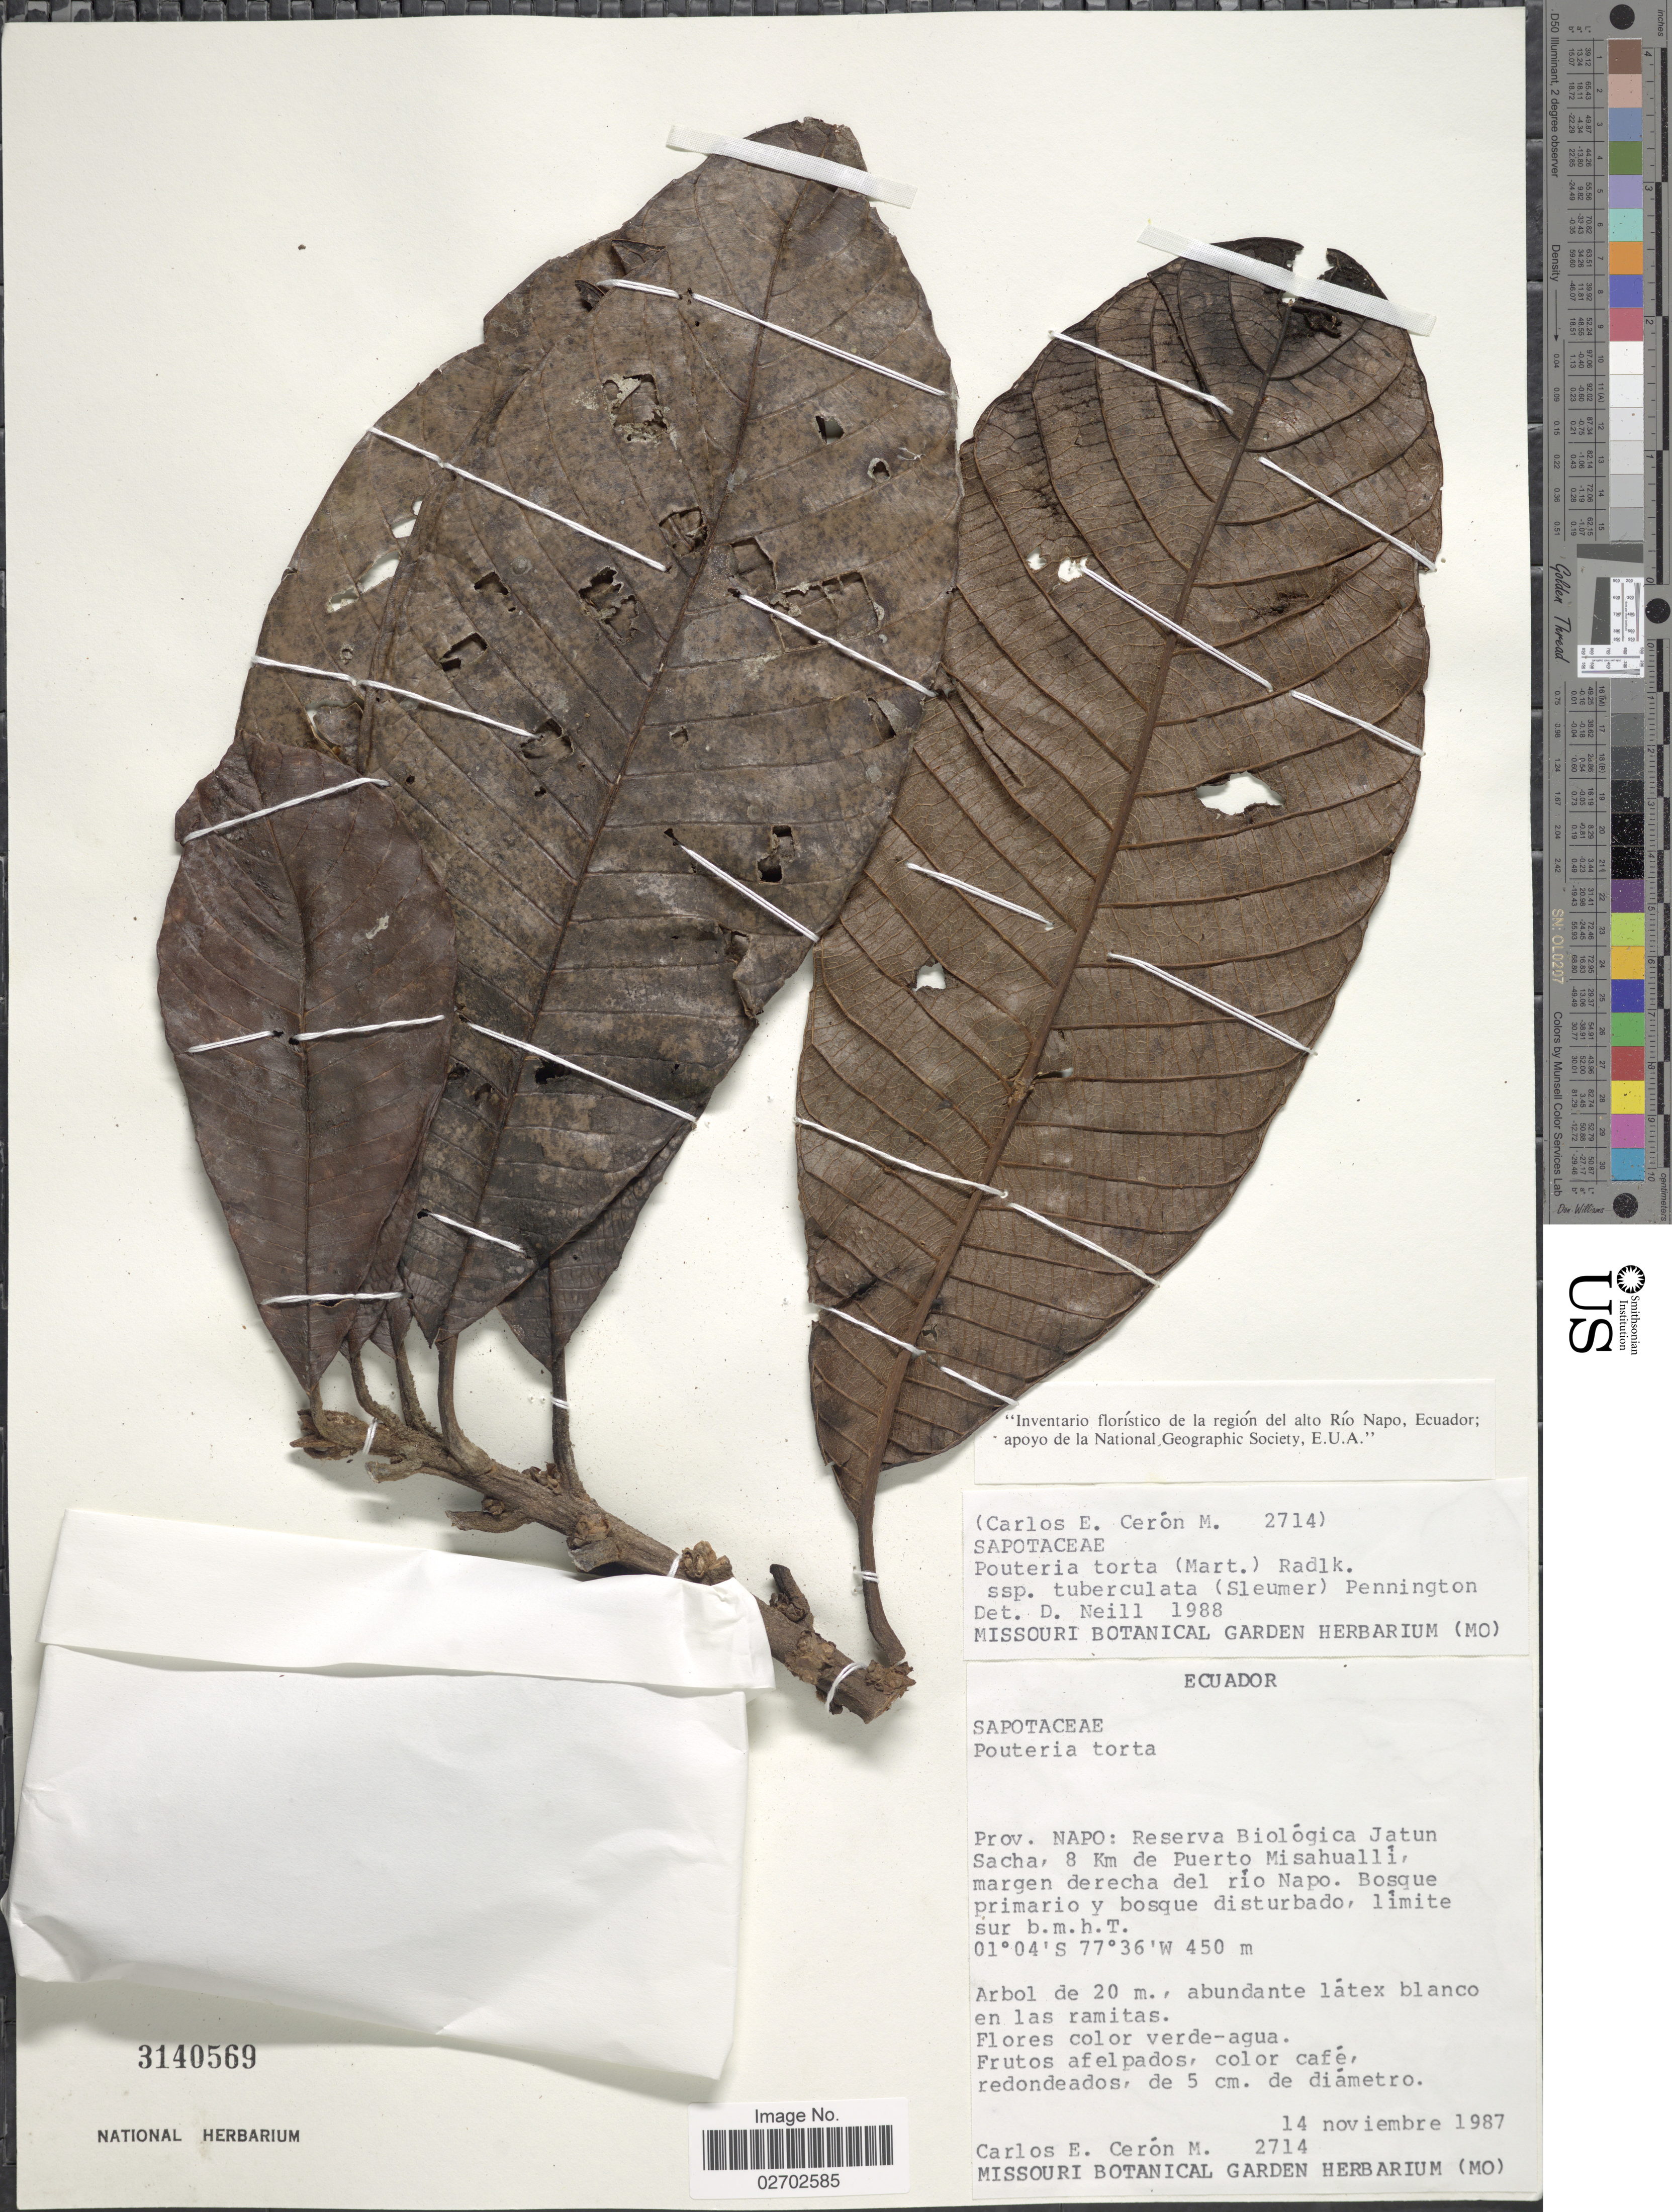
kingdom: Plantae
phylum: Tracheophyta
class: Magnoliopsida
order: Ericales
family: Sapotaceae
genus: Pouteria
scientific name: Pouteria torta subsp. tuberculata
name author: (Sleumer) T.D. Penn.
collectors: C. E. Cerón M.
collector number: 2714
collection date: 1987-11-14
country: Ecuador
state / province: Napo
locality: Reserva Biologica Jatun Sacha, 8 Km de Puerto Misahualli, margen derecha del rio Napo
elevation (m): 450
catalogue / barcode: US 3140569